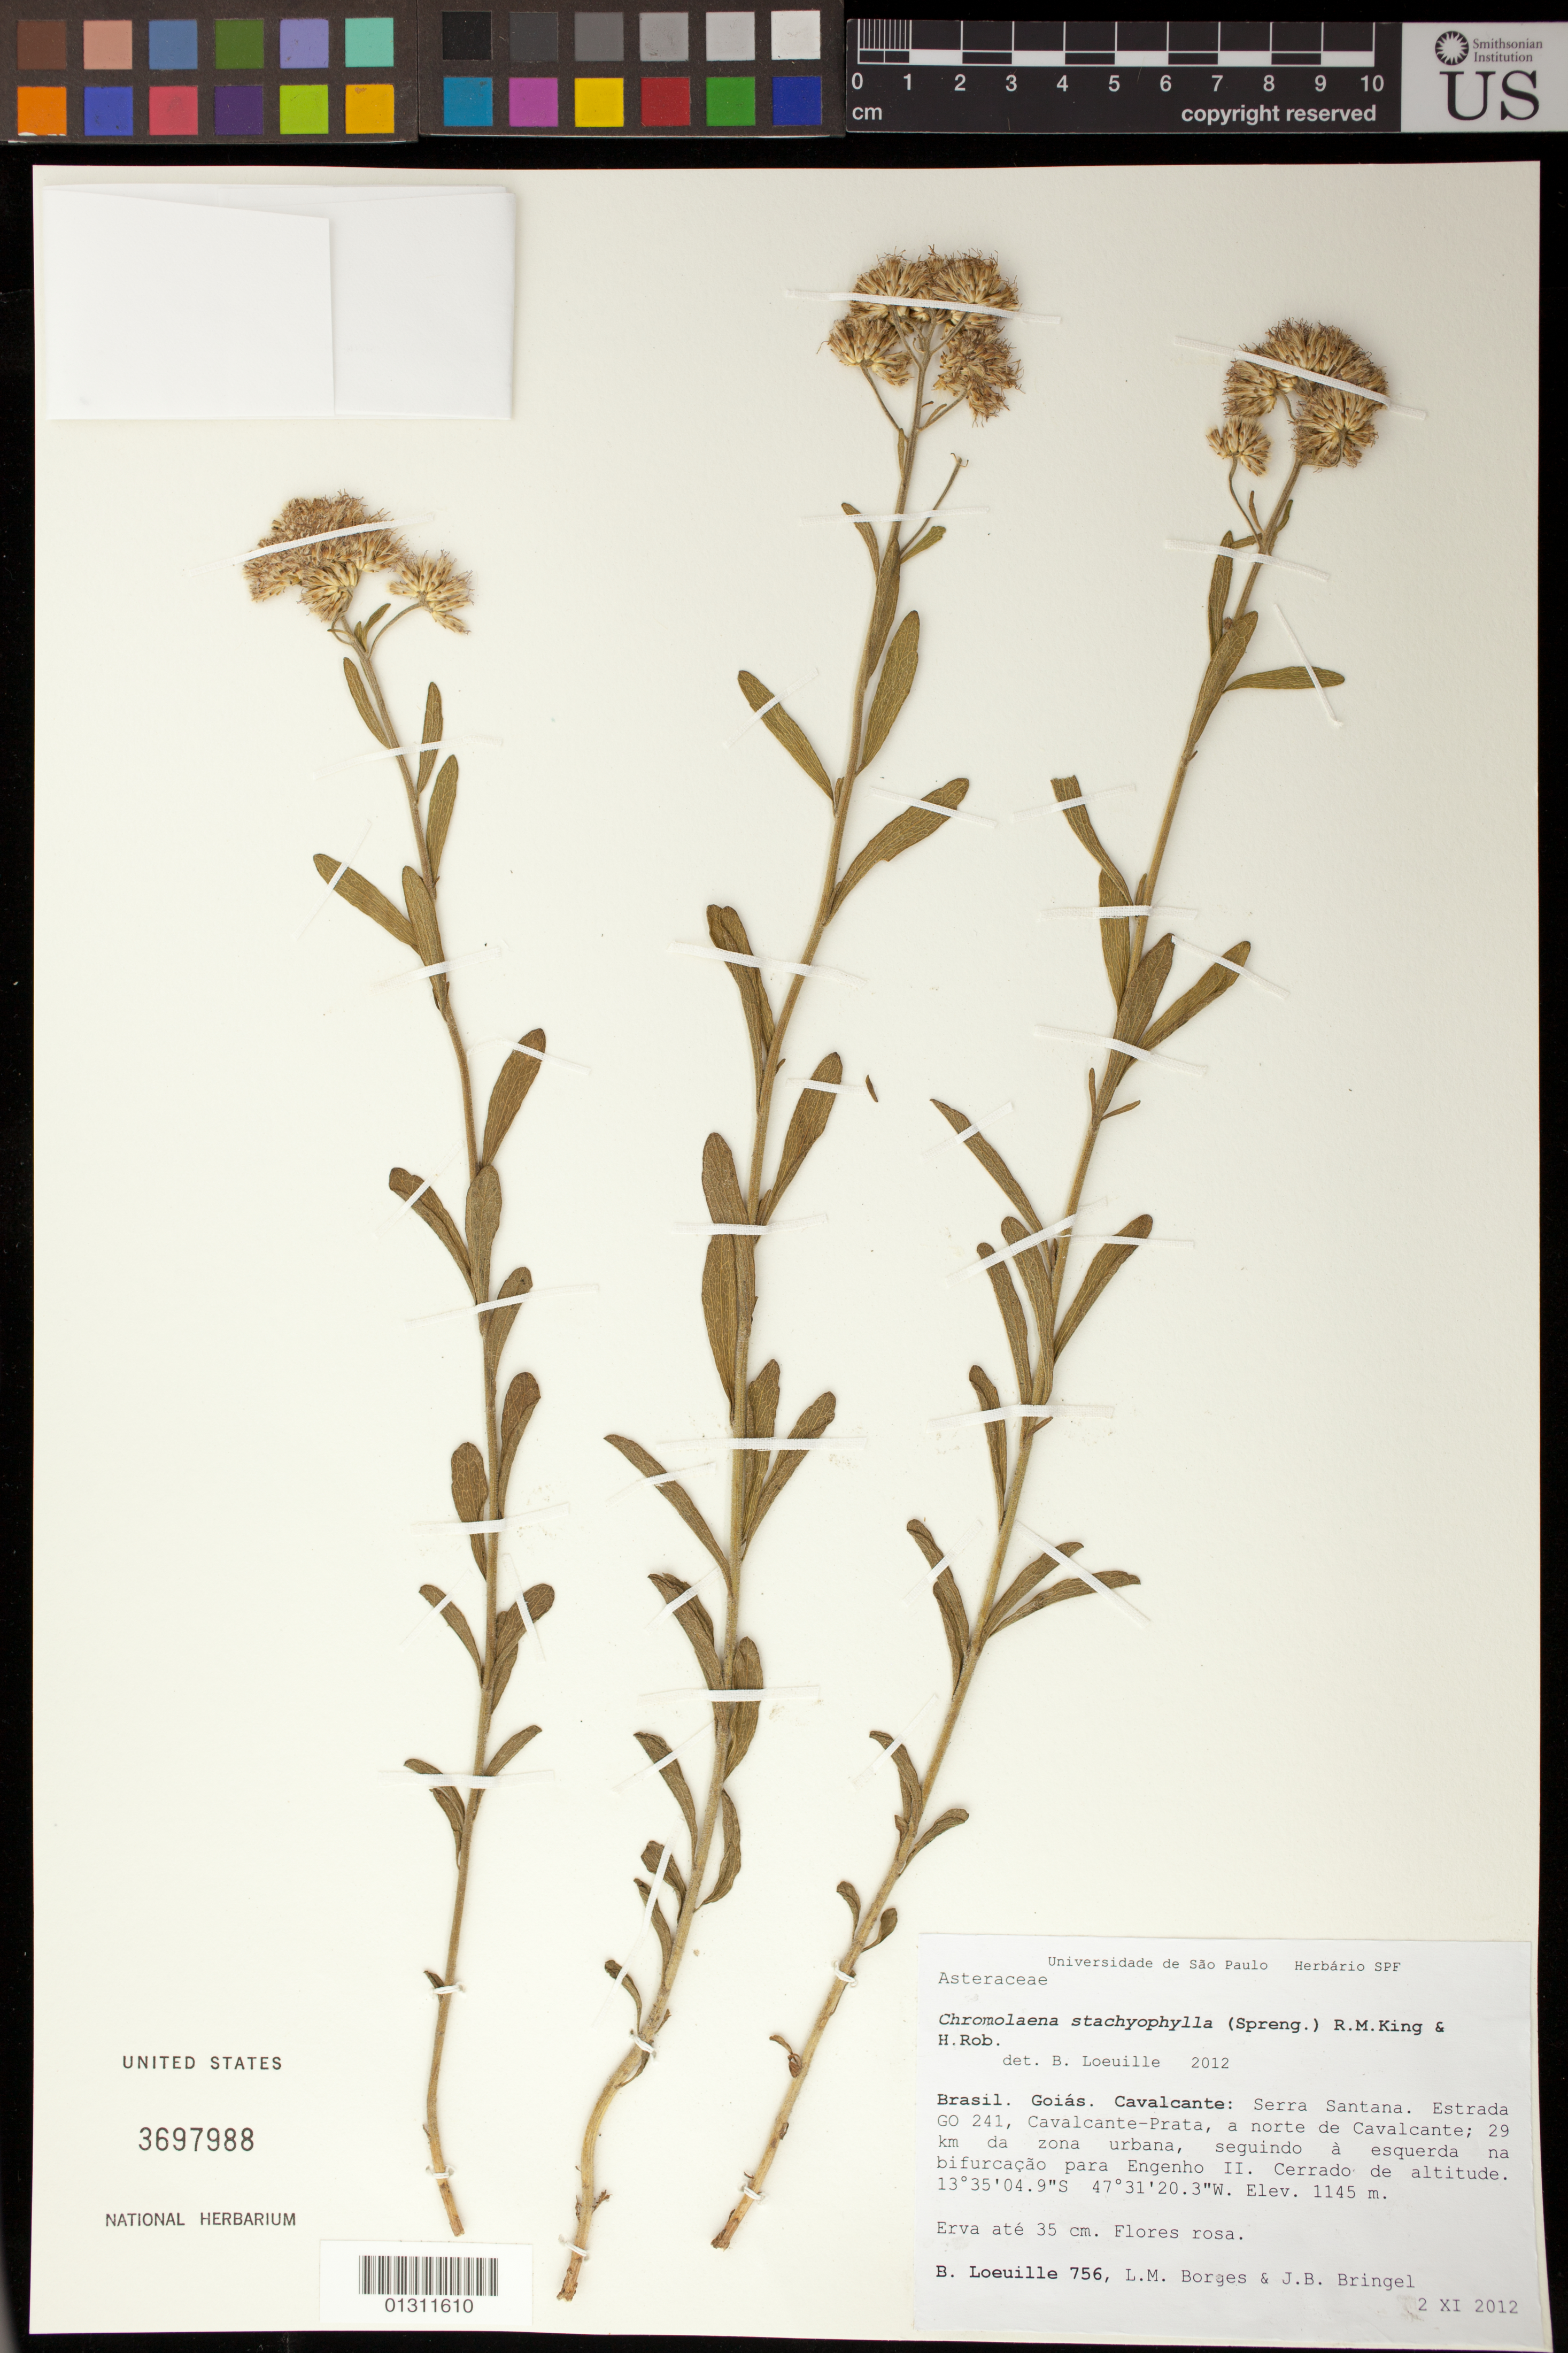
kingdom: Plantae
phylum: Tracheophyta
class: Magnoliopsida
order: Asterales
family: Asteraceae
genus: Chrysolaena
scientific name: Chrysolaena stachyophylla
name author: (Spreng.) R.M. King & H. Rob.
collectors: B. Loeuille, L. M. Borges & J. Bringel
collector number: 756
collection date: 2012-11-02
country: Brazil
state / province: Goiás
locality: Cavalcante: Serra Santana. Estrada GO 241, Cavalcante- Prata, a norte de Cavalcante; 29 km da zona urbana, seguindo a esquerda na bifurcacao para Engenho II.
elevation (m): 1145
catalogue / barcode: US 3697988